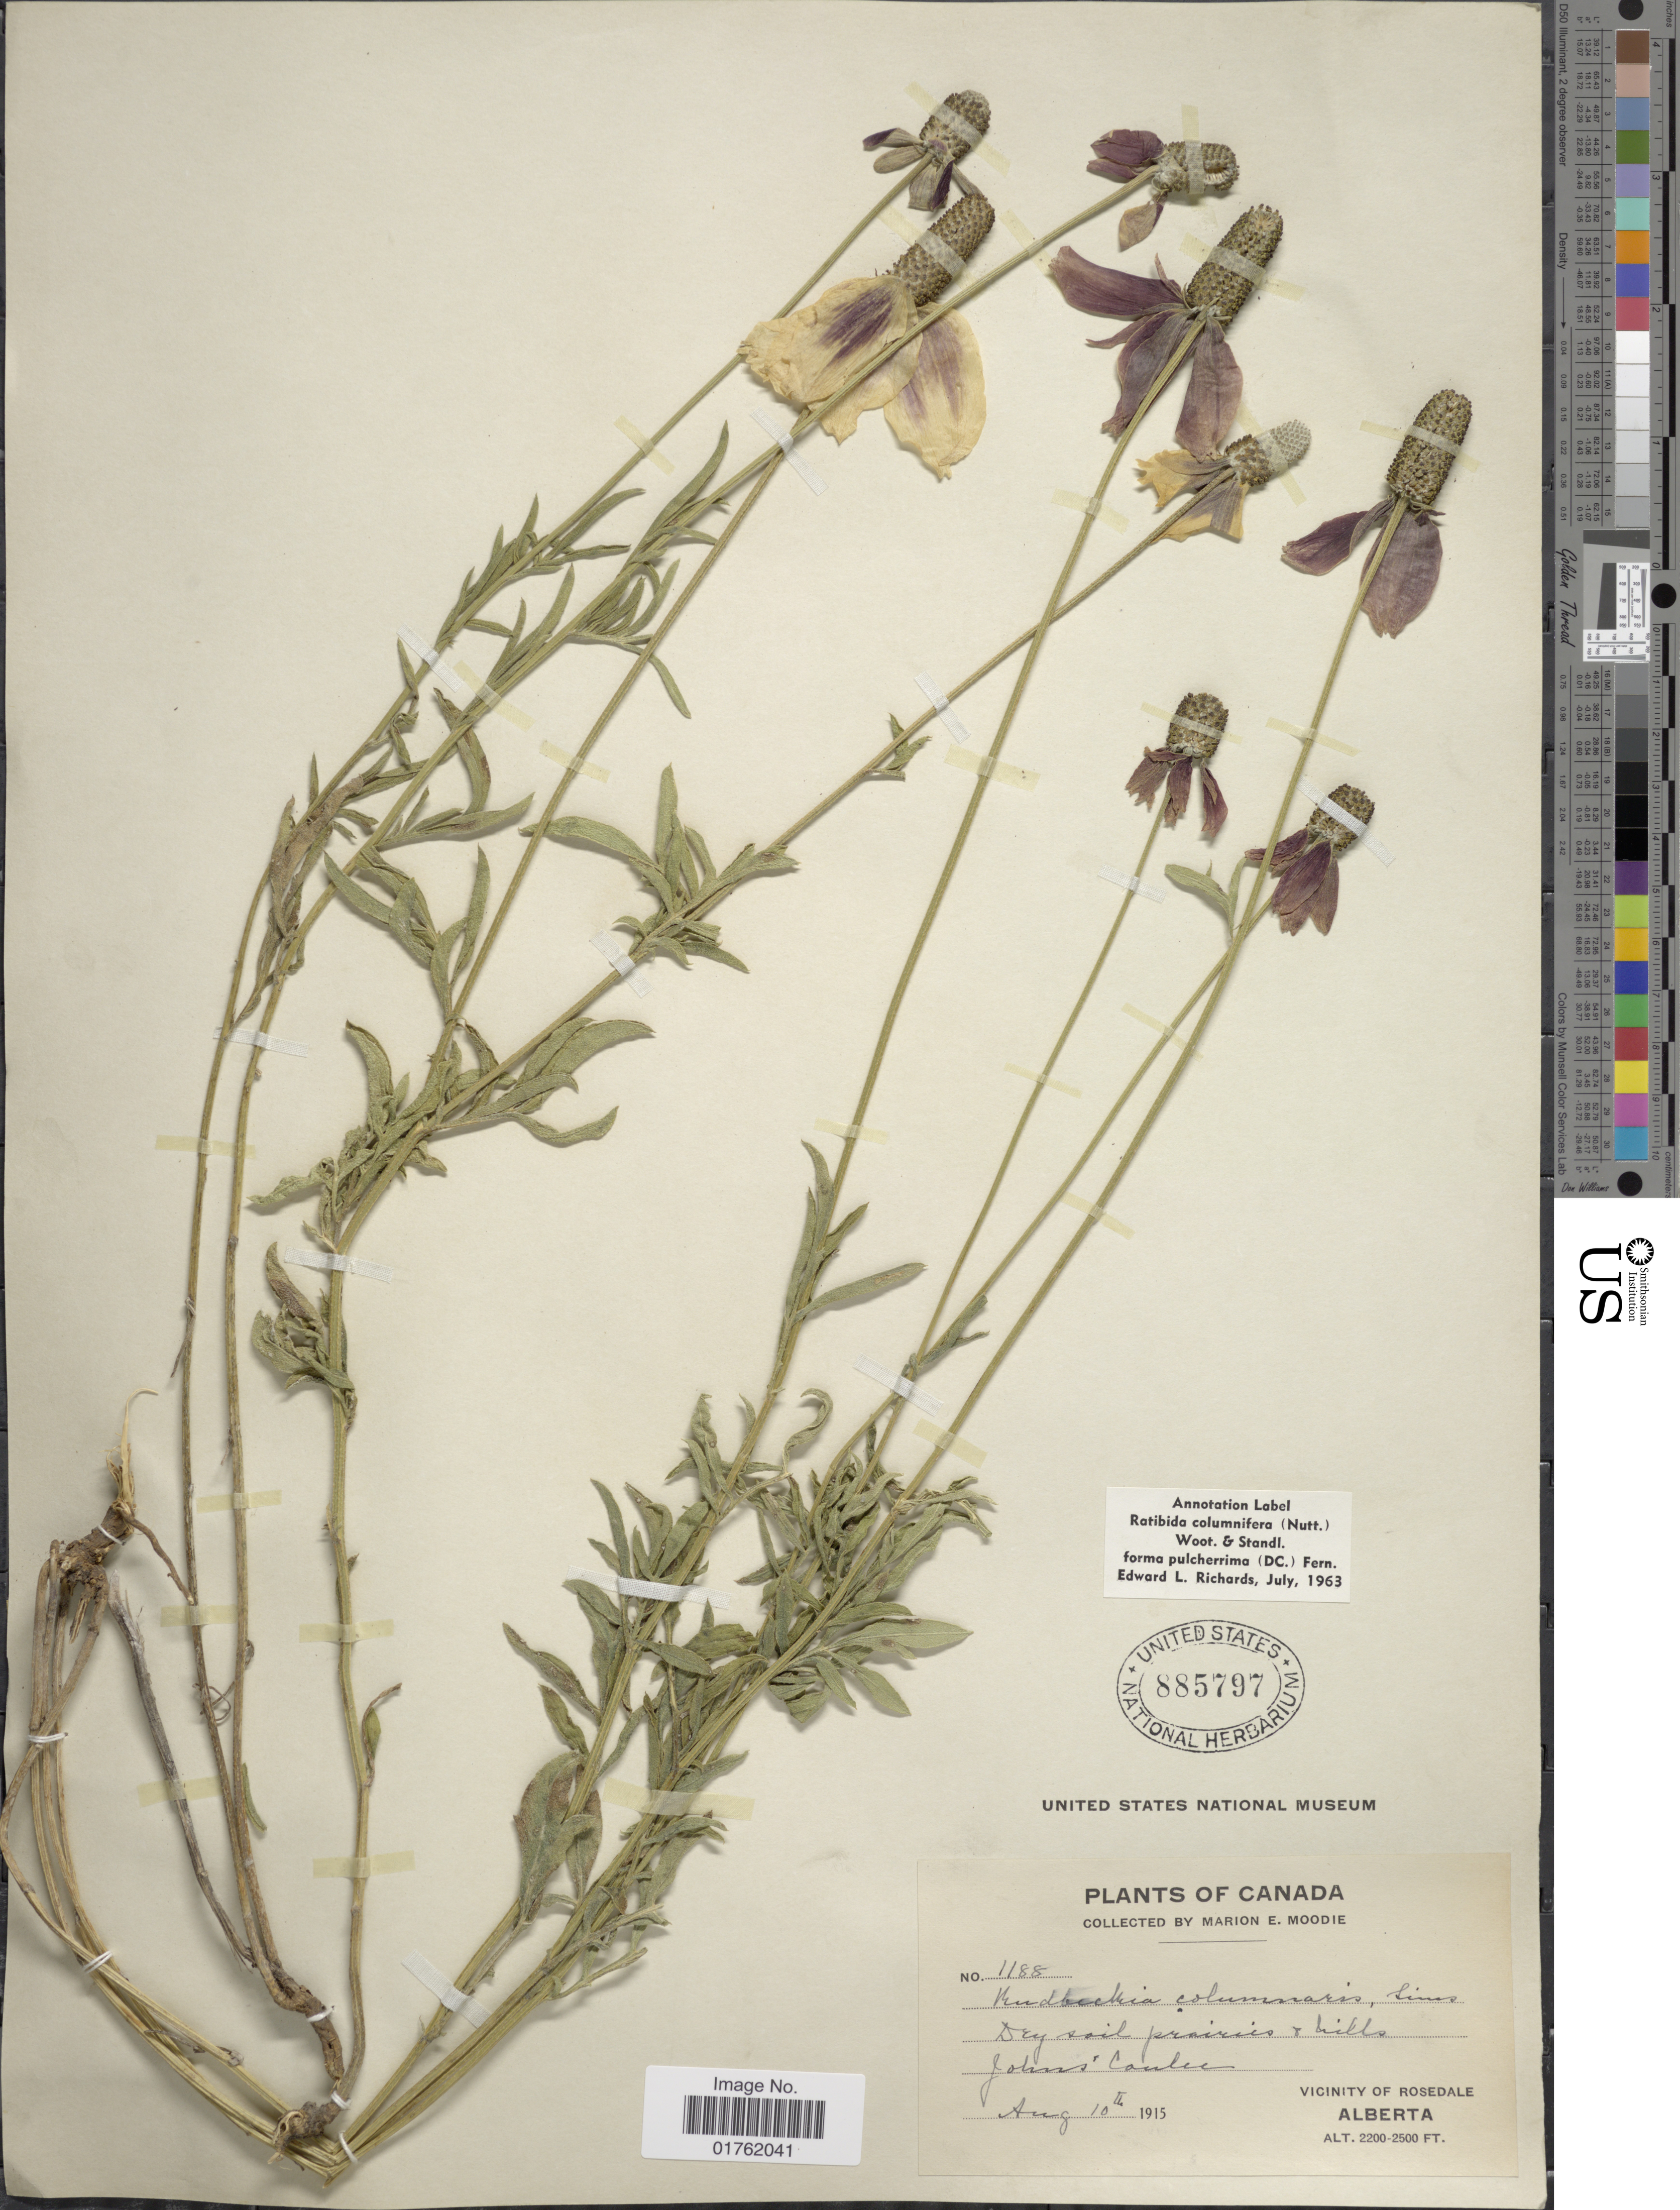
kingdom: Plantae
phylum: Tracheophyta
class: Magnoliopsida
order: Asterales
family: Asteraceae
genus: Ratibida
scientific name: Ratibida columnaris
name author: (Pursh) D. Don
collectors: M. E. Moodie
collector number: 1188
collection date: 1915-08-10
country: Canada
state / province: Alberta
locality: Dry soil prairies & hills Johns Coulee, Vicinity of Rosedale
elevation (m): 671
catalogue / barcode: US 885797